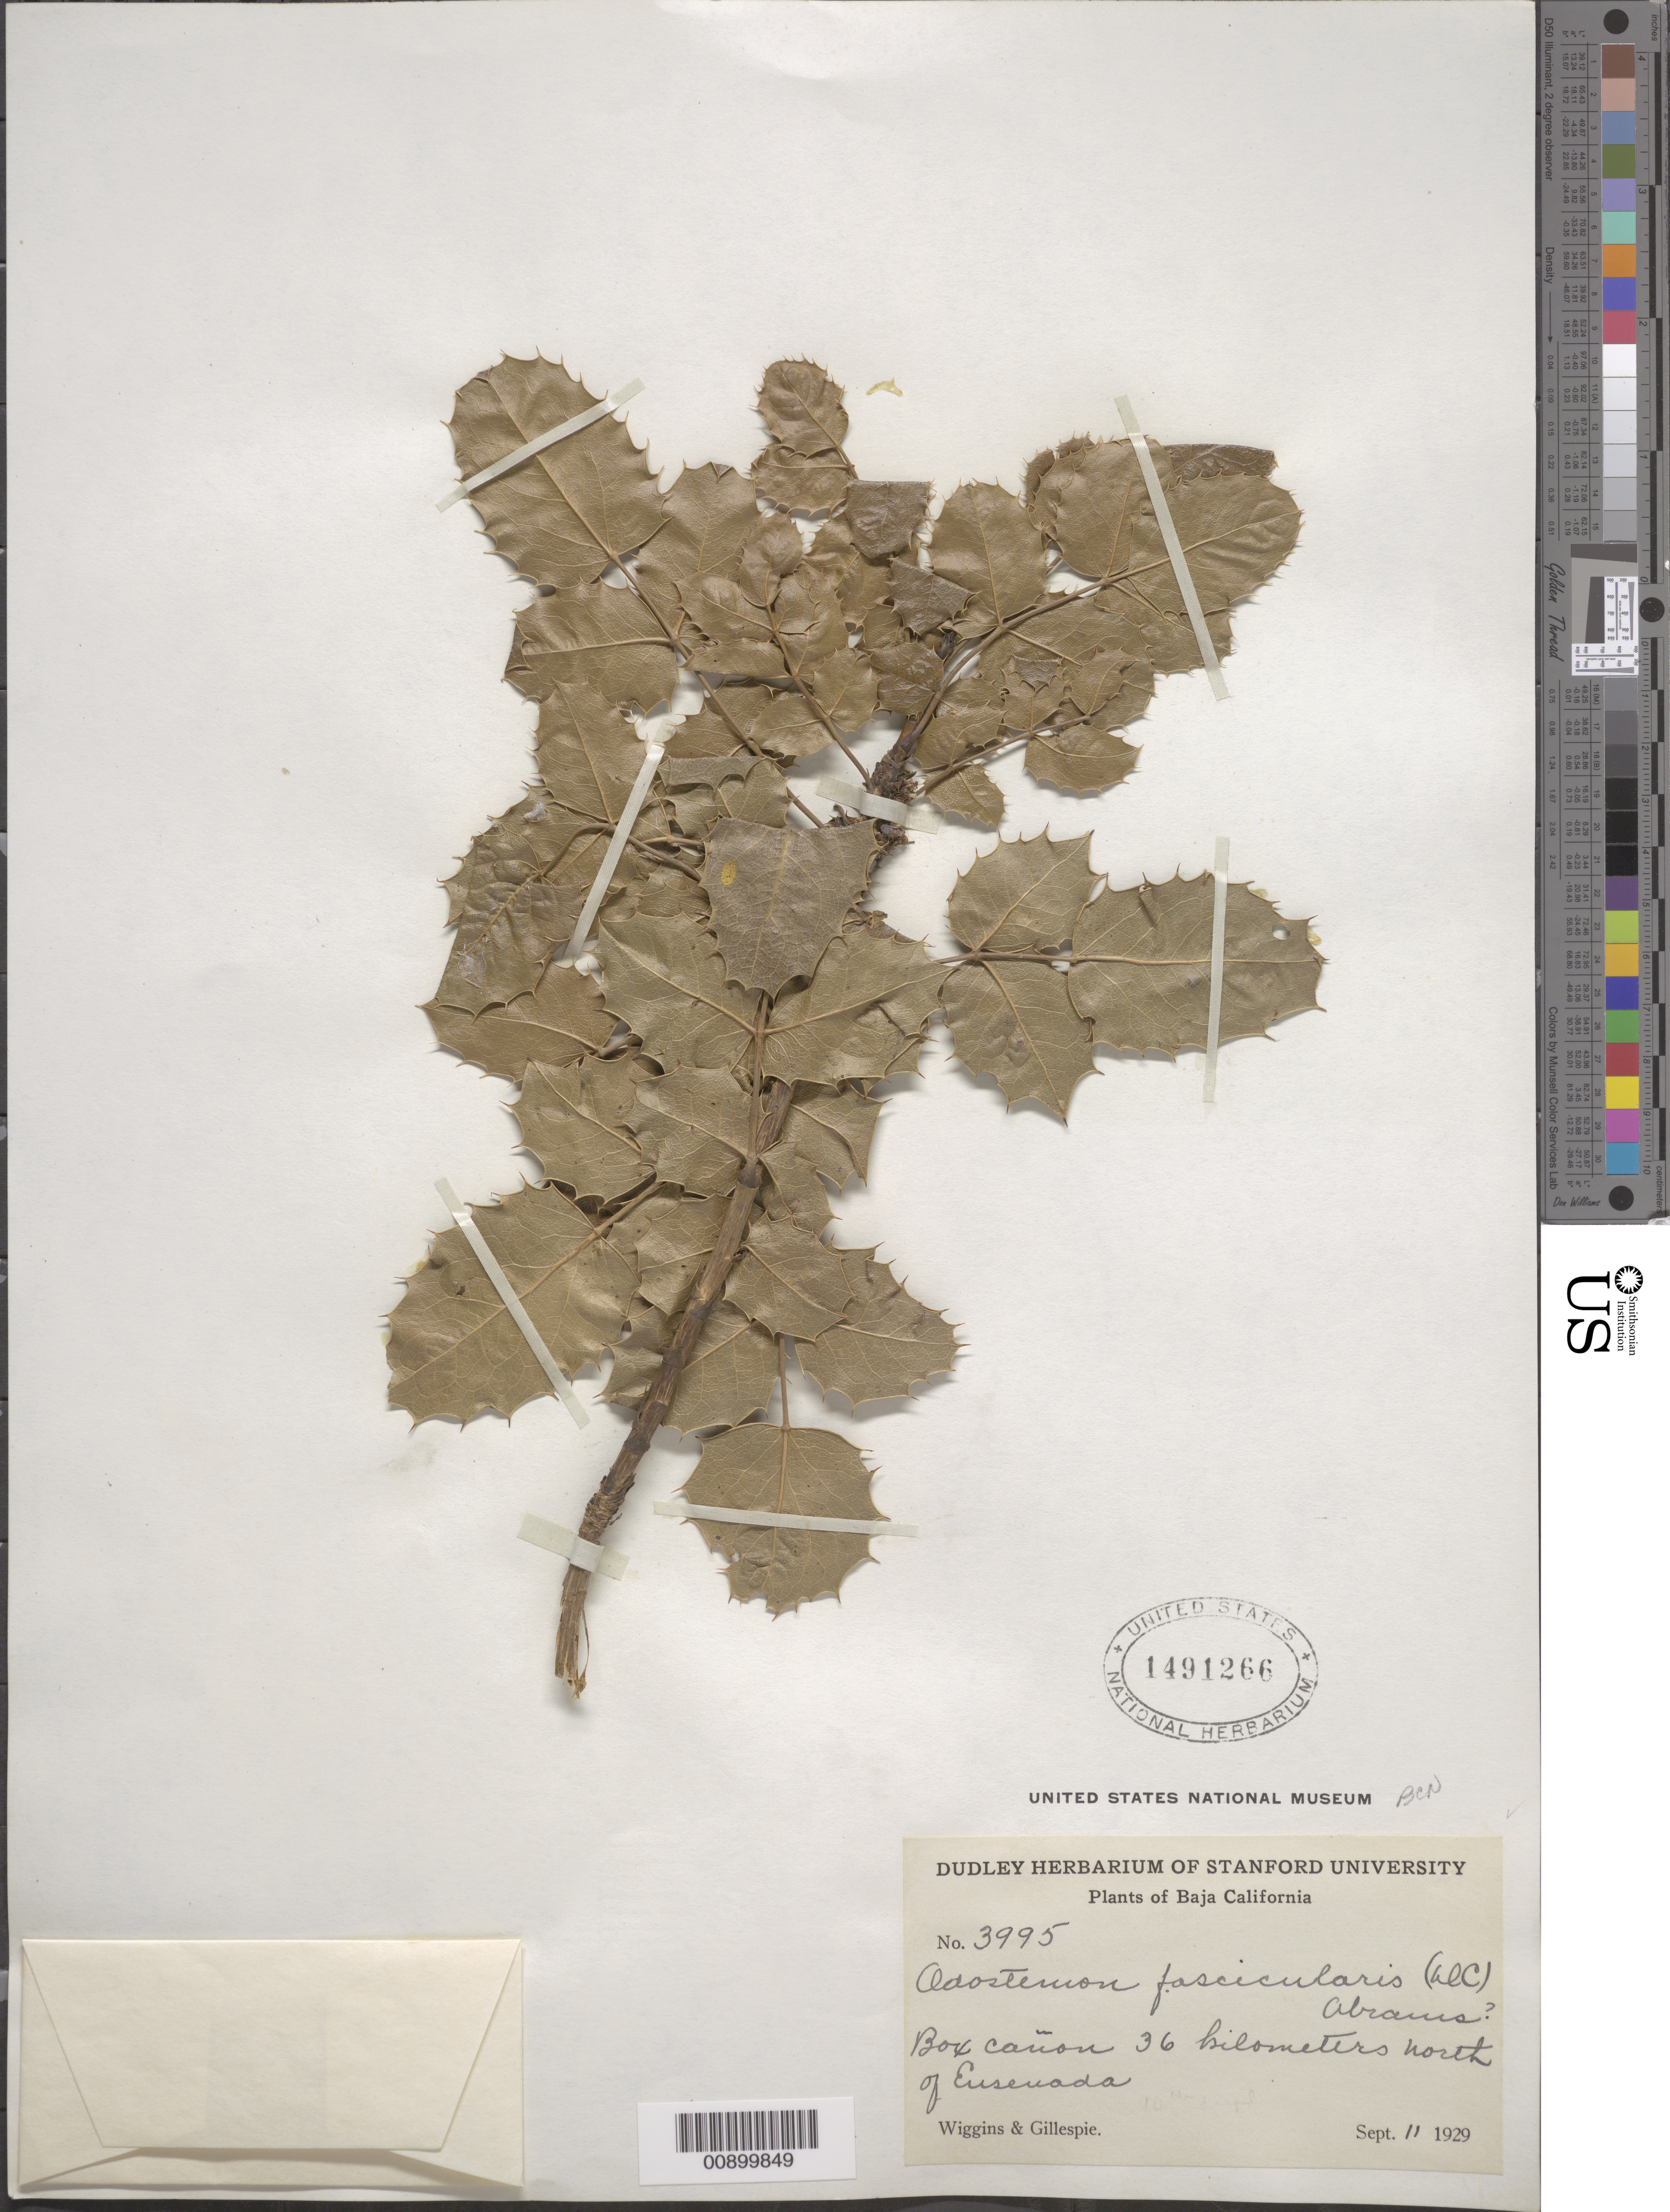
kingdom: Plantae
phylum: Tracheophyta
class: Magnoliopsida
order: Ranunculales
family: Berberidaceae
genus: Mahonia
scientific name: Mahonia fascicularis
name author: DC.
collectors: -- Wiggins & -- Gillespie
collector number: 3995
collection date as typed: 11 Sep 1929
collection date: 1929-09-11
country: Mexico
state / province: Baja California Norte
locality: Box cañon 36 kilometers north of Ensenada.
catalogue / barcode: US 1491266